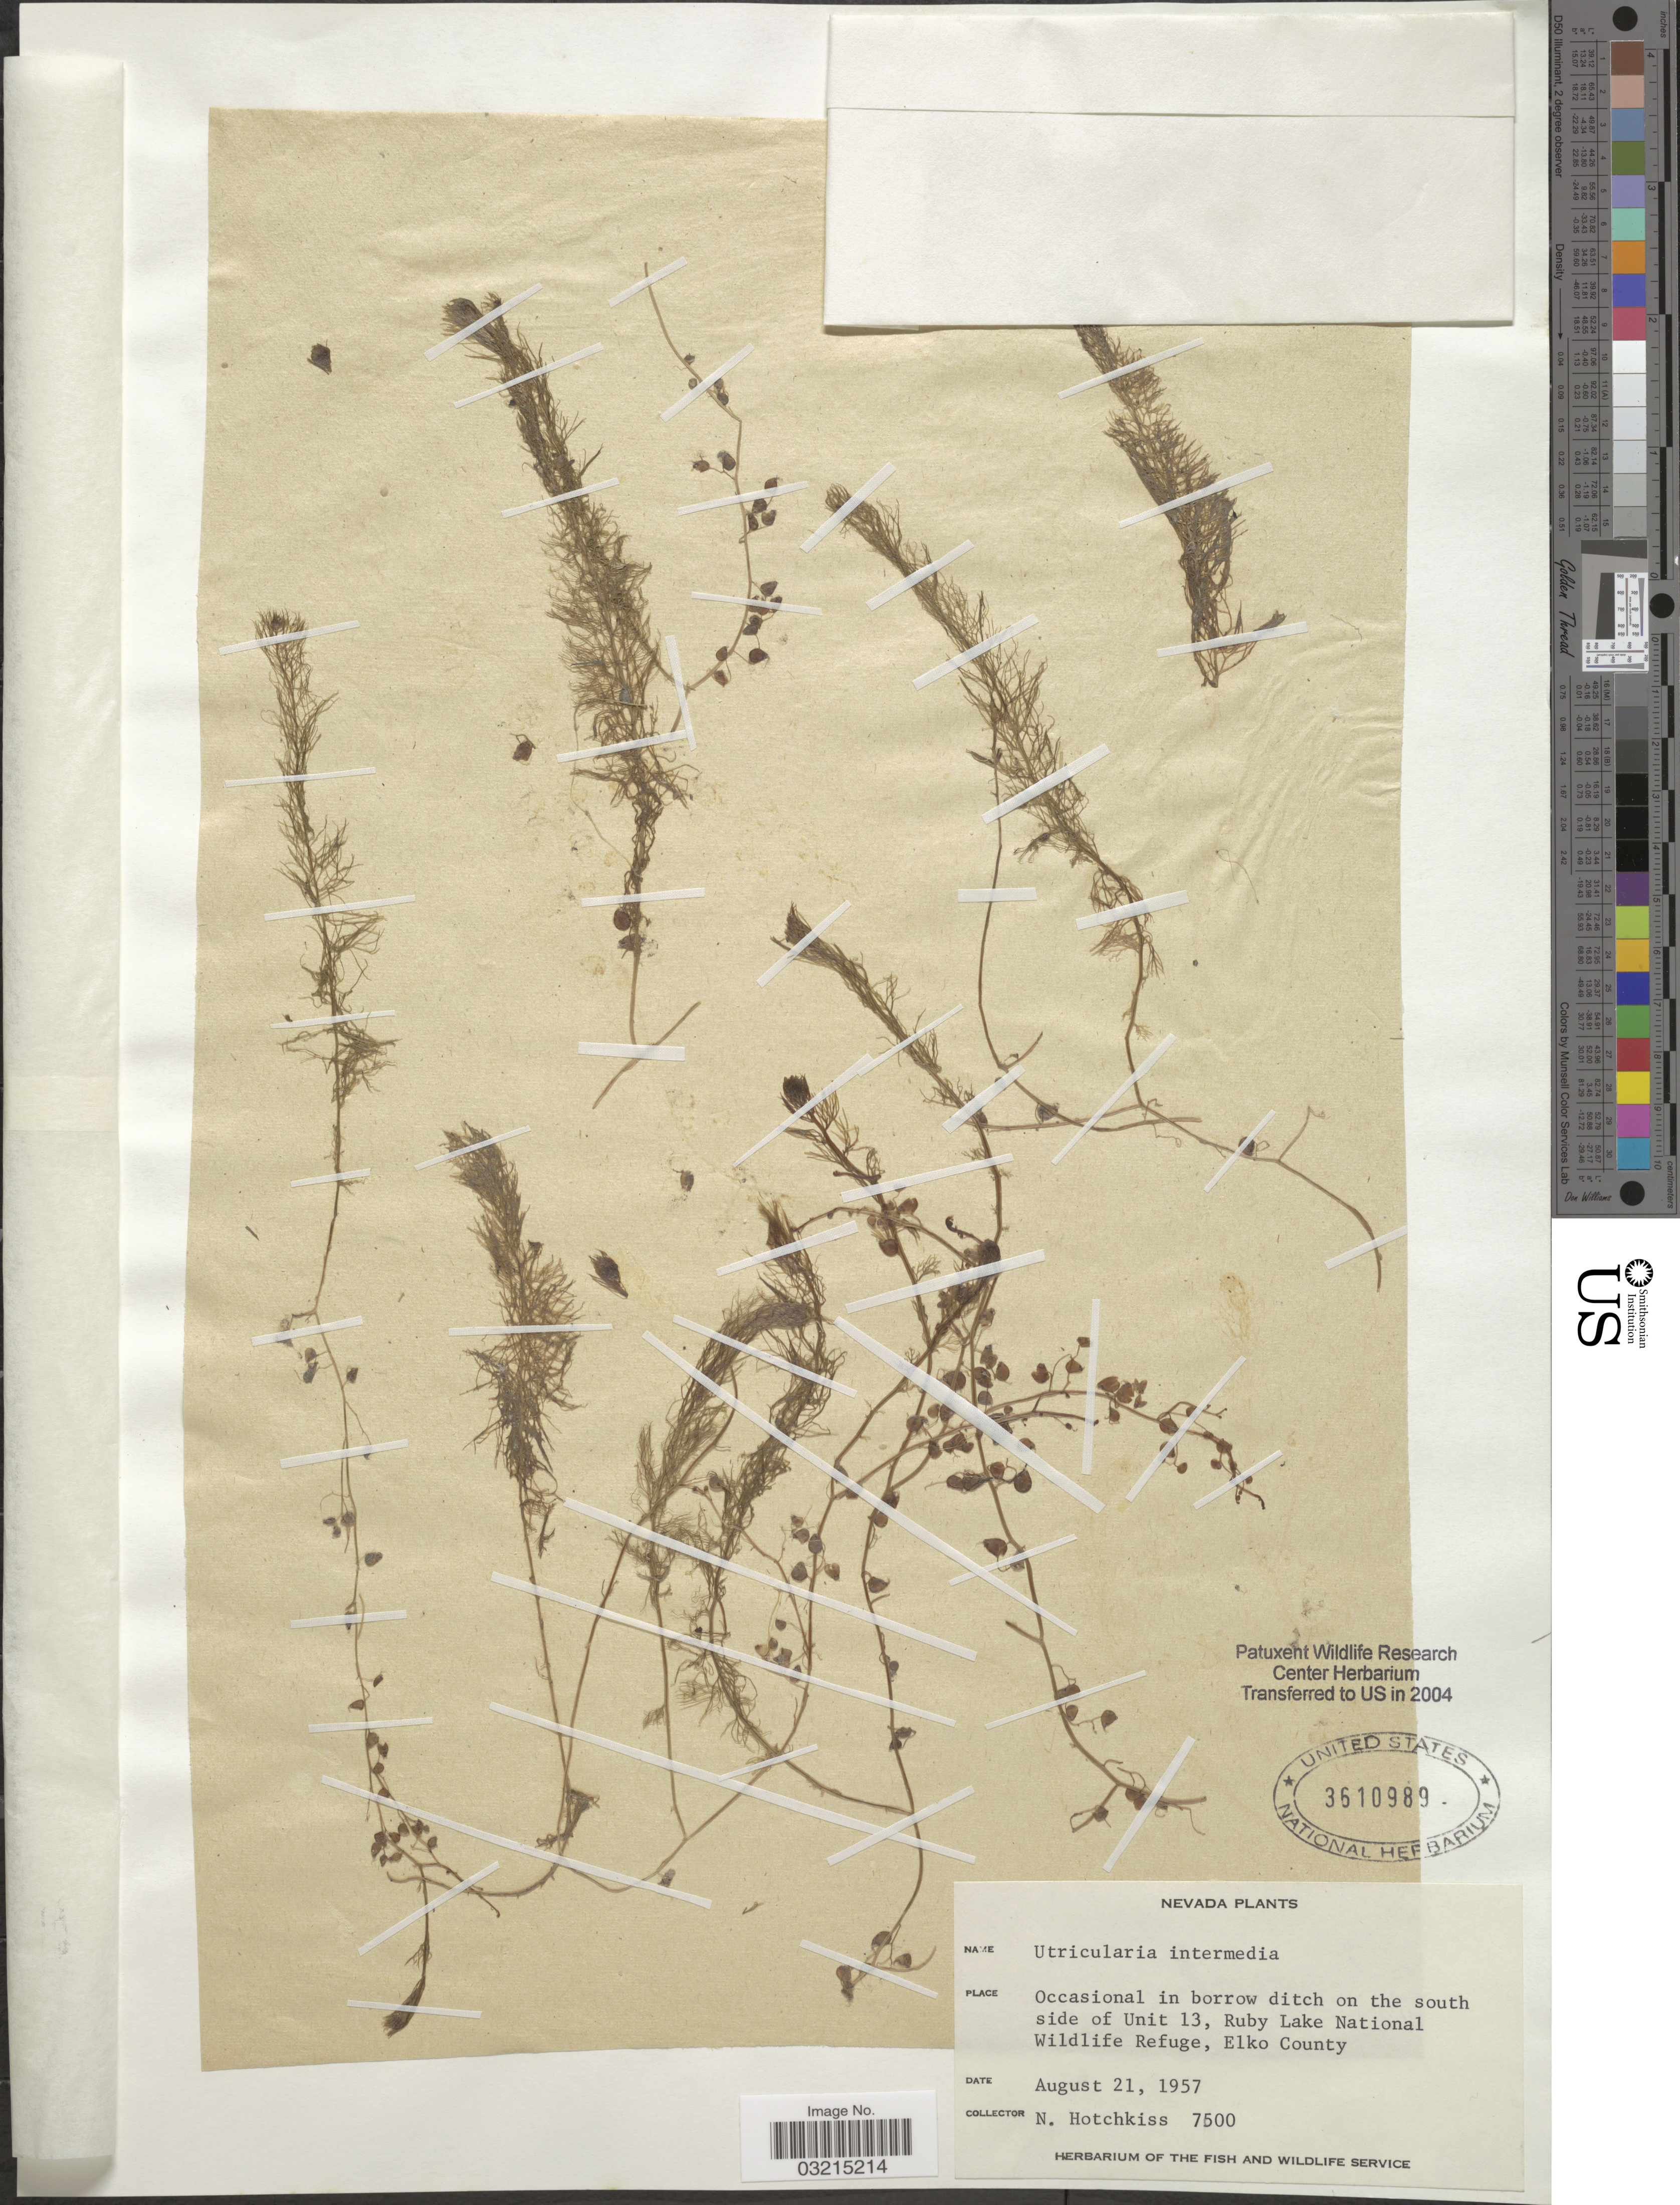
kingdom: Plantae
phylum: Tracheophyta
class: Magnoliopsida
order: Lamiales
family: Lentibulariaceae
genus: Utricularia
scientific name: Utricularia intermedia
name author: Hayne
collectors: N. Hotchkiss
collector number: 7500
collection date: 1957-08-21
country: United States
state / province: Nevada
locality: On the south side of Unit 13, Ruby Lake National Wildlife Refuge, Elko County.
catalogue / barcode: US 3610989